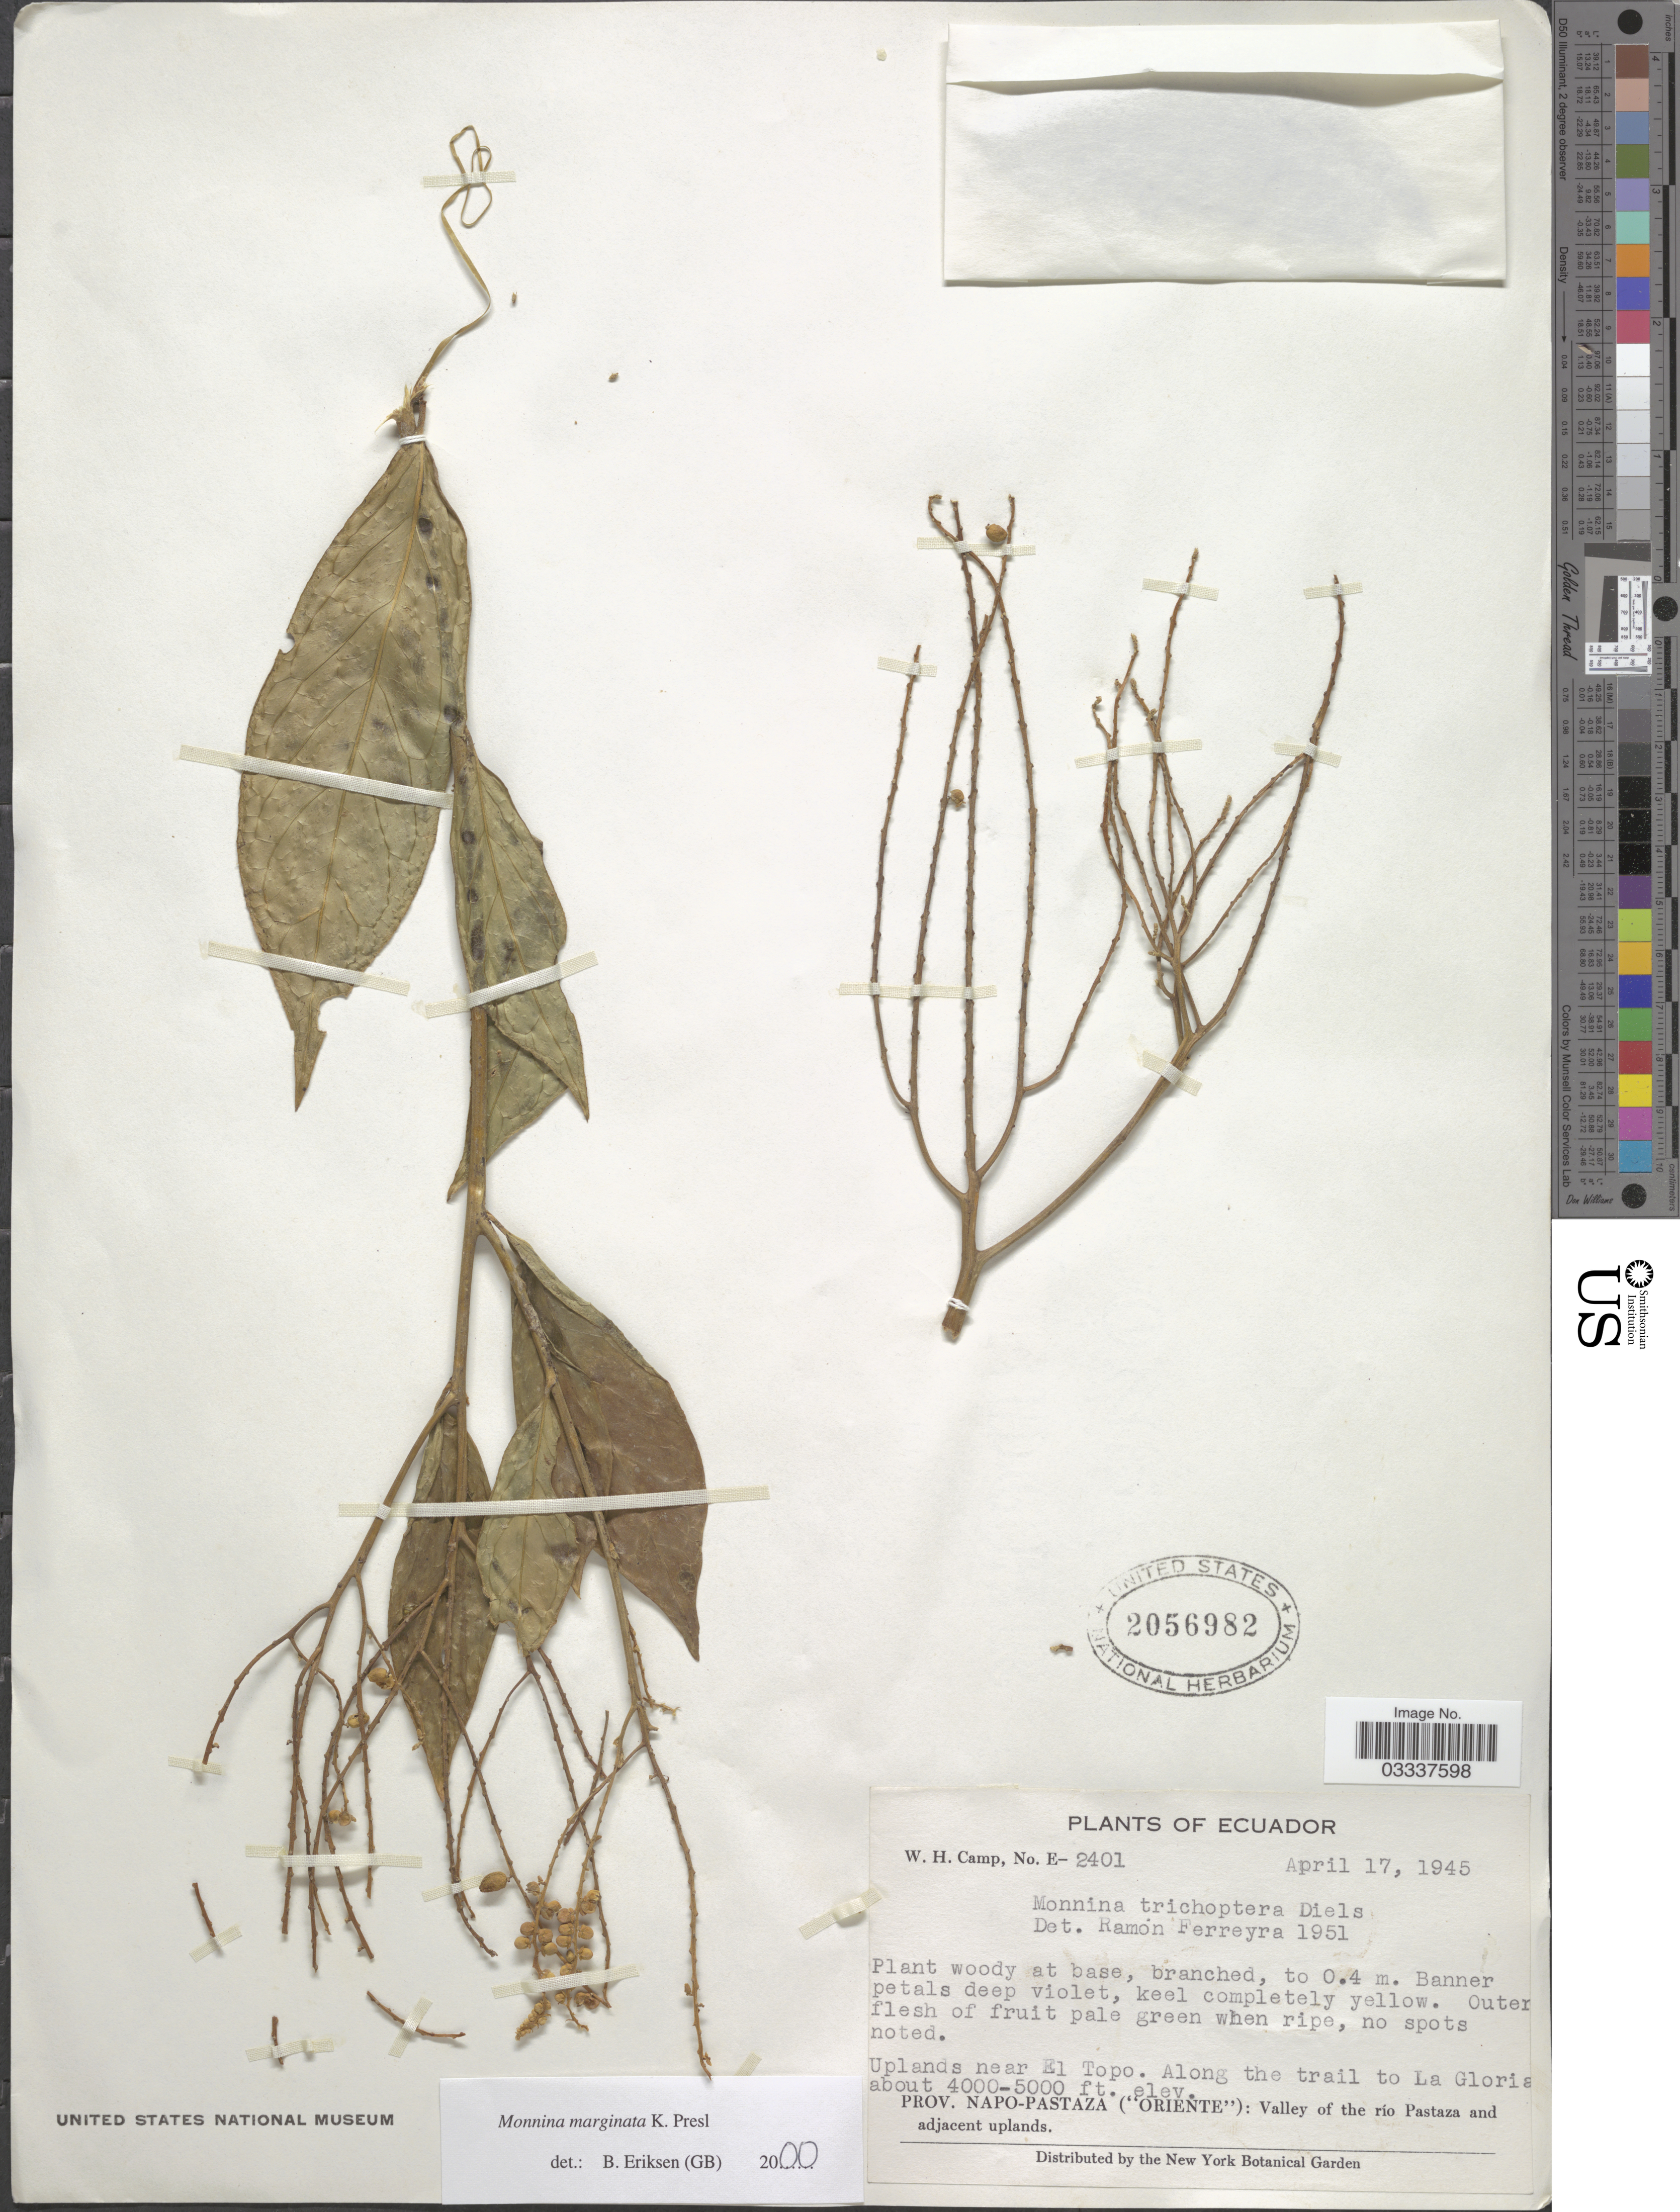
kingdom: Plantae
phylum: Tracheophyta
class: Magnoliopsida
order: Fabales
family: Polygalaceae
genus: Monnina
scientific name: Monnina marginata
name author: C. Presl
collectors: W. H. Camp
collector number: E-2401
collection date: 1945-04-17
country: Ecuador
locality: Uplands near El Topo. Along the trail to La Gloria, Prov. Napo-Pastaza ("Oriente"): Valley of the rio Pastaza and adjacent uplands.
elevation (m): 1219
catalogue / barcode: US 2056982